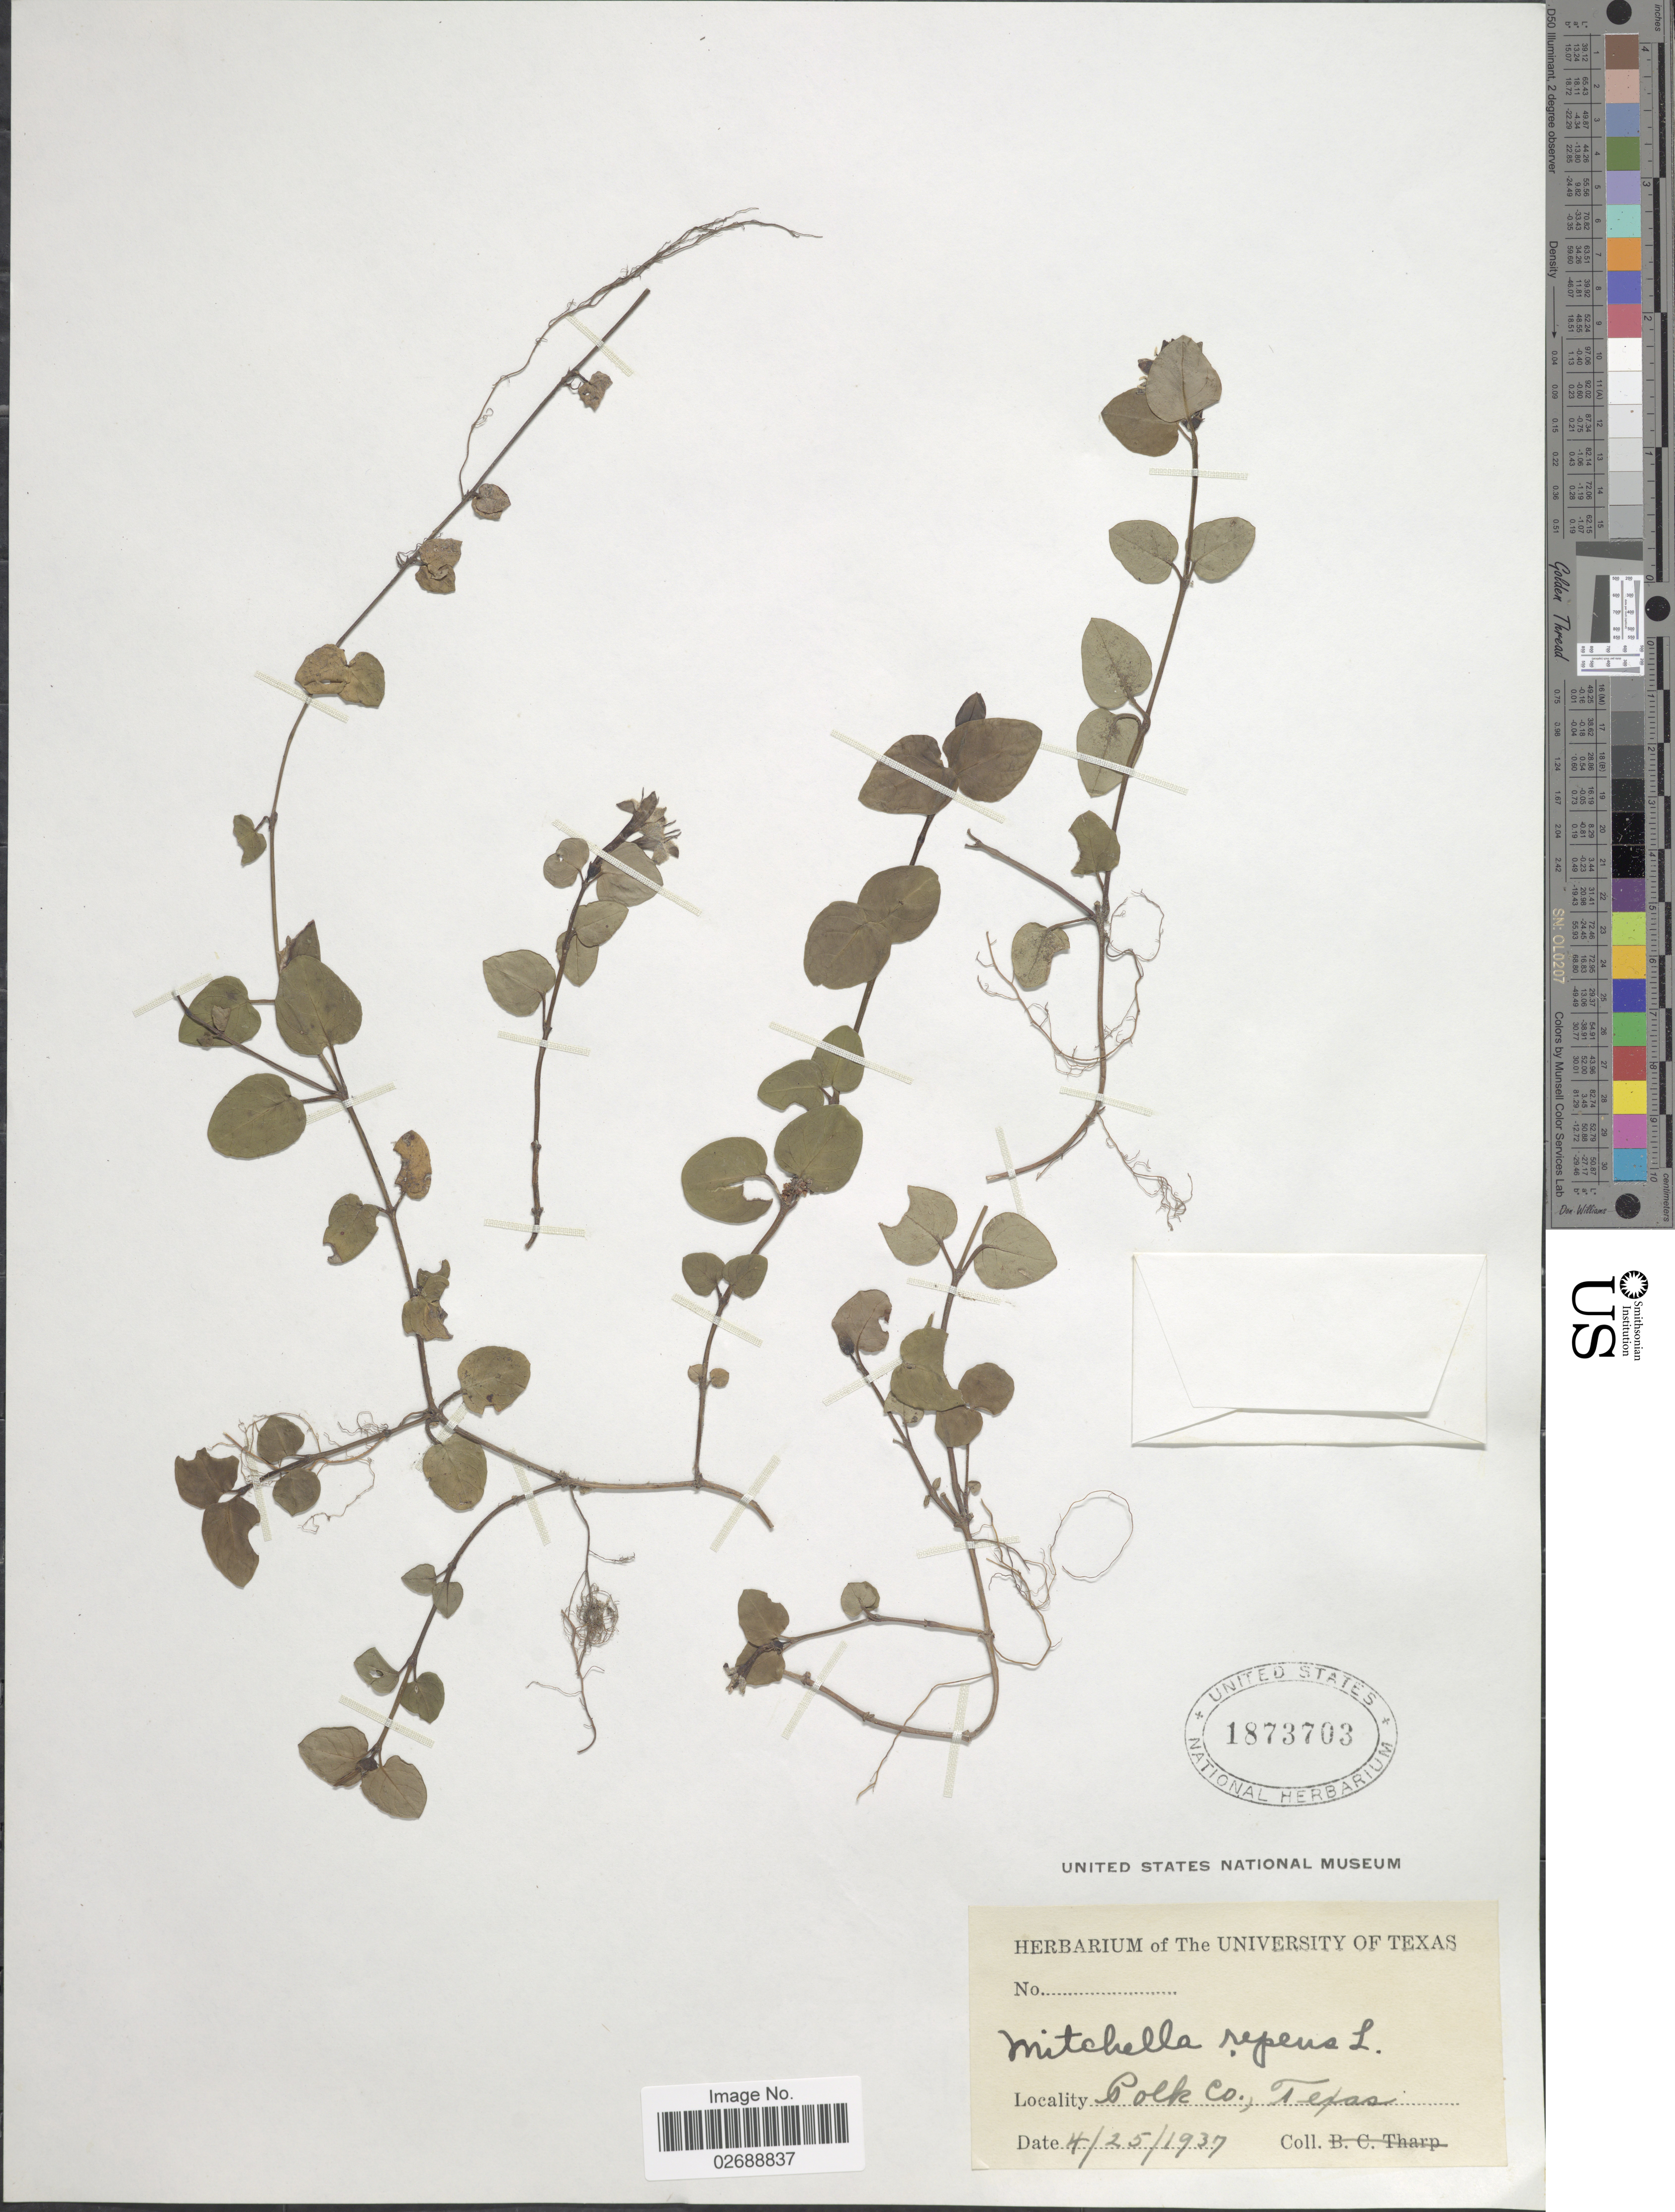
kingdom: Plantae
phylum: Tracheophyta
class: Magnoliopsida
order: Gentianales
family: Rubiaceae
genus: Mitchella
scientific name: Mitchella repens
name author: L.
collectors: ex herb. University of Texas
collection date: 1937-04-25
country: United States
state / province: Texas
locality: Polk Co.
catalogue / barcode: US 1873703